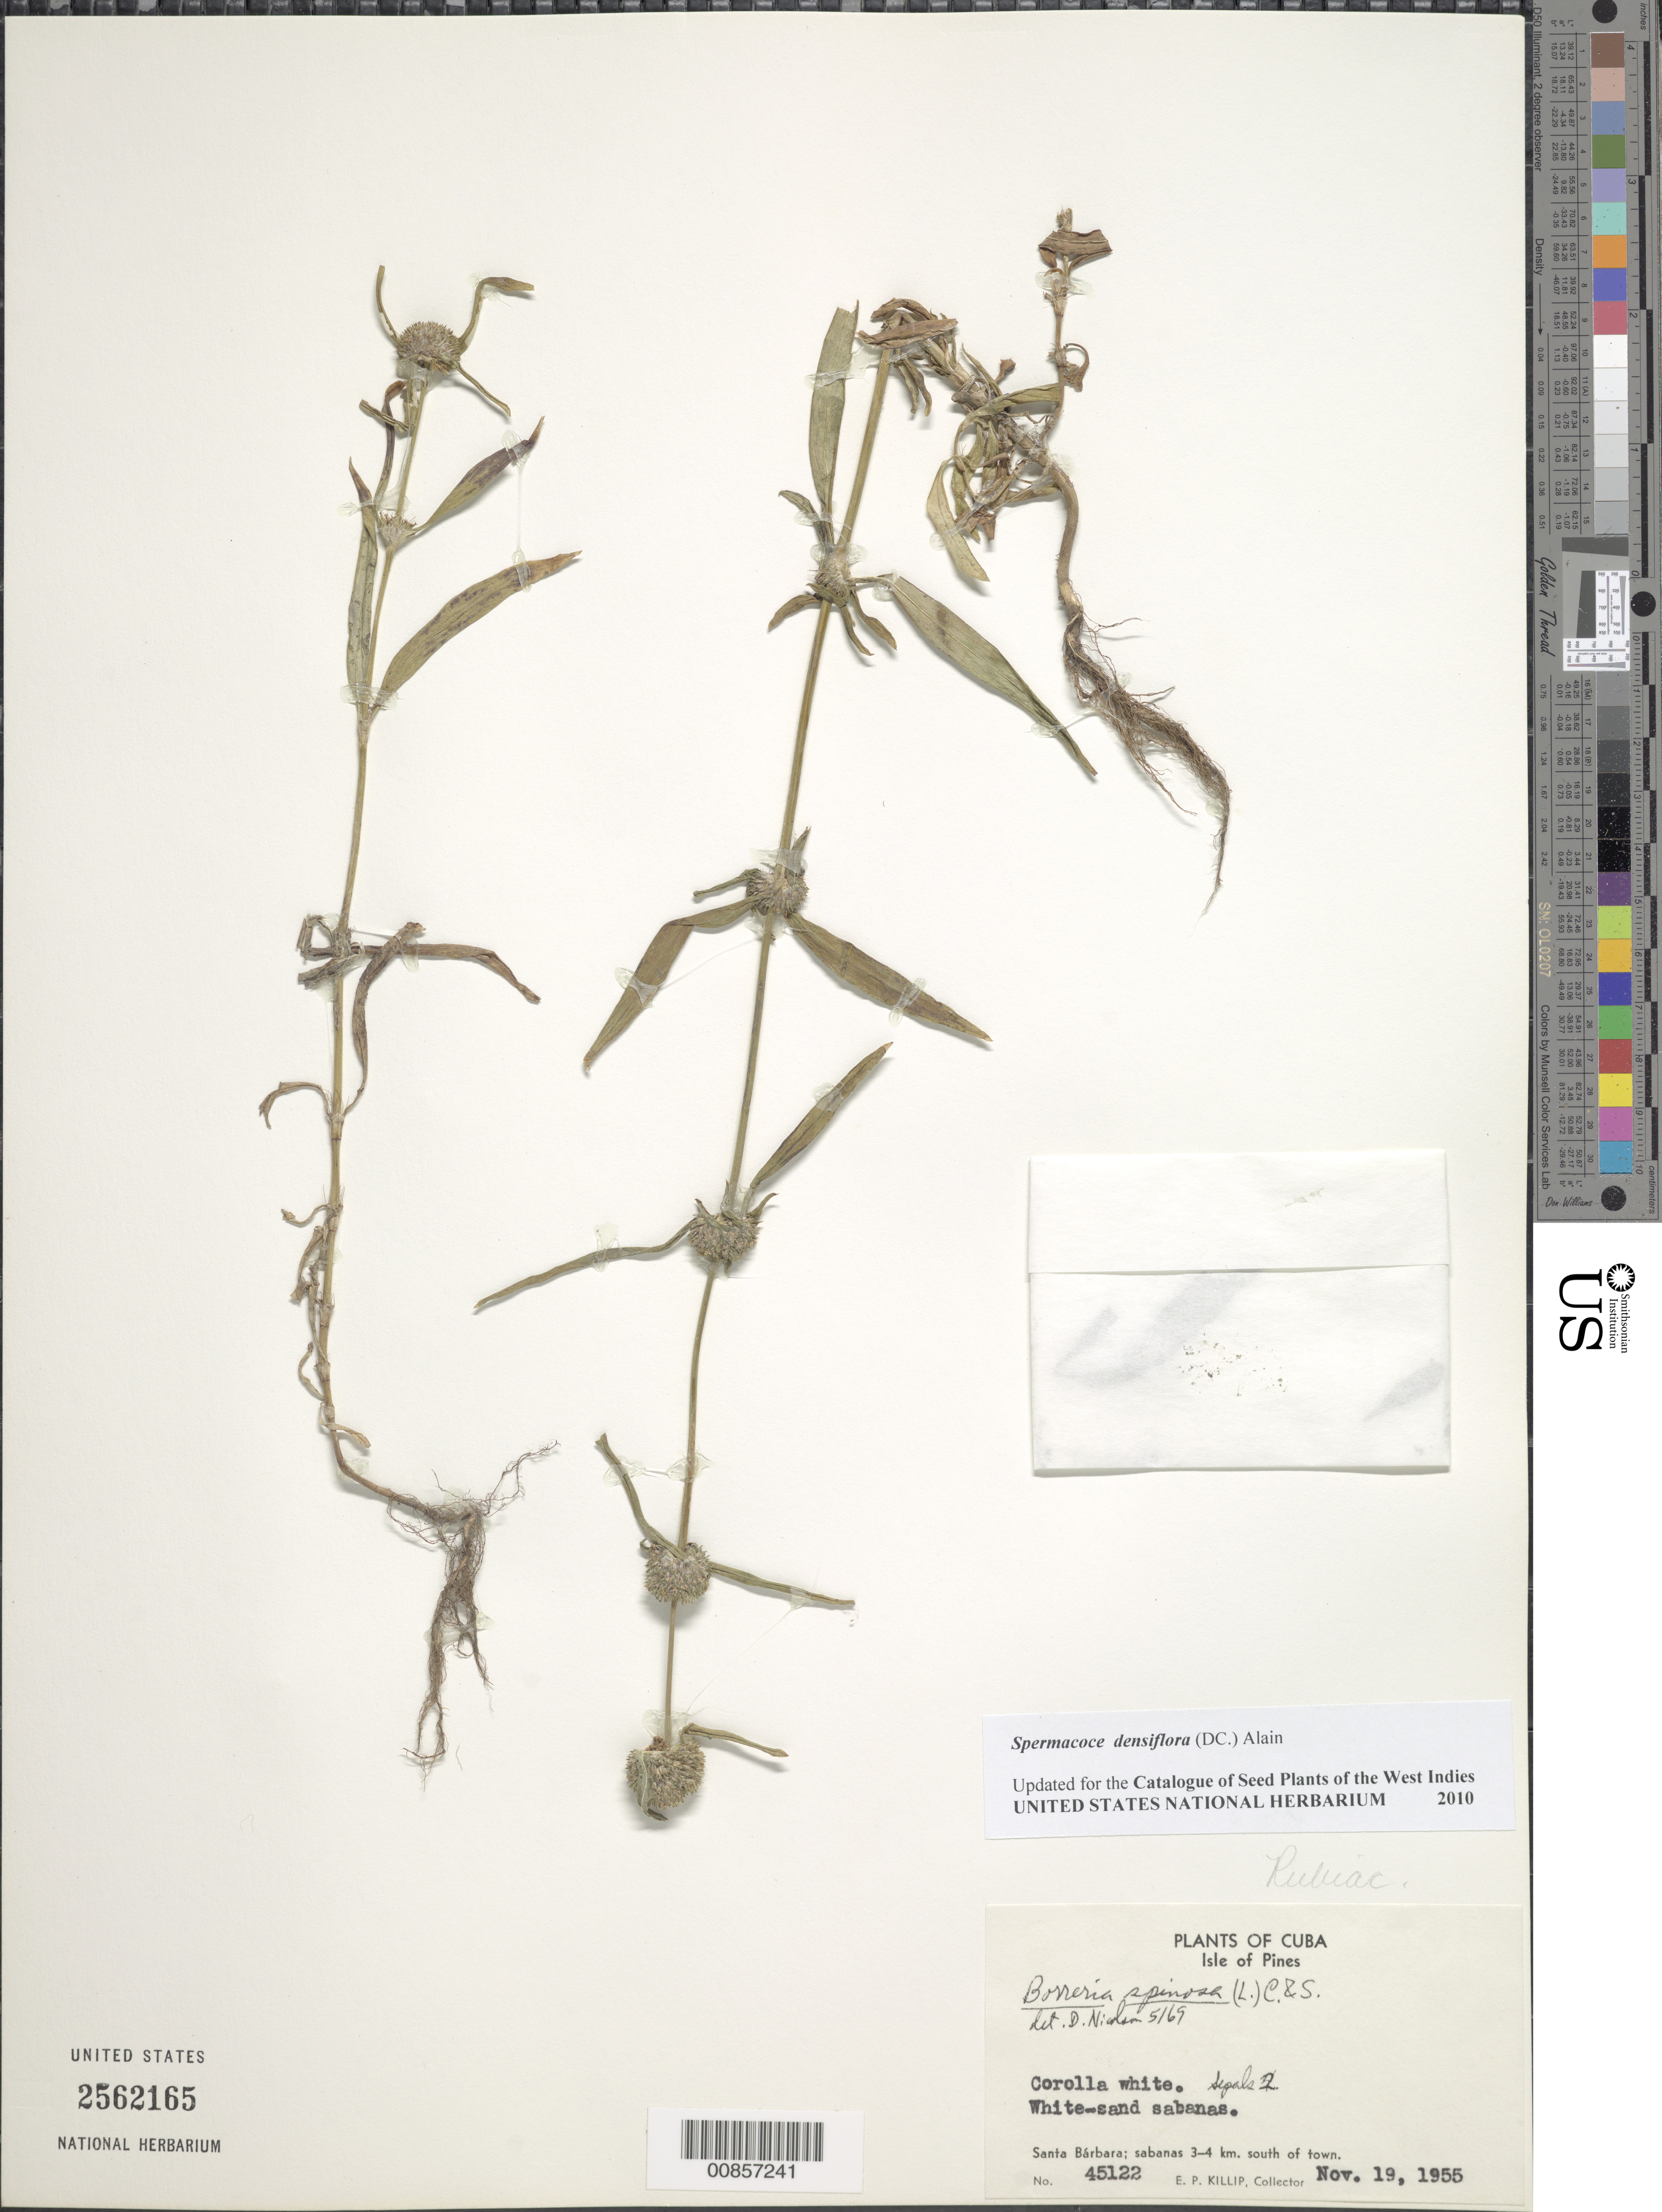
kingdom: Plantae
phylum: Tracheophyta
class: Magnoliopsida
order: Gentianales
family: Rubiaceae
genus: Spermacoce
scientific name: Spermacoce densiflora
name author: (DC.) Alain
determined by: Nicolson, Dan H.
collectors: E. P. Killip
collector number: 45122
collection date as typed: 19 Nov 1955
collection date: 1955-11-19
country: Cuba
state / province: Isla de La Juventud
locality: Santa Bárbara, 3-4 km south of town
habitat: White-sand sabanas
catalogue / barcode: US 2562165